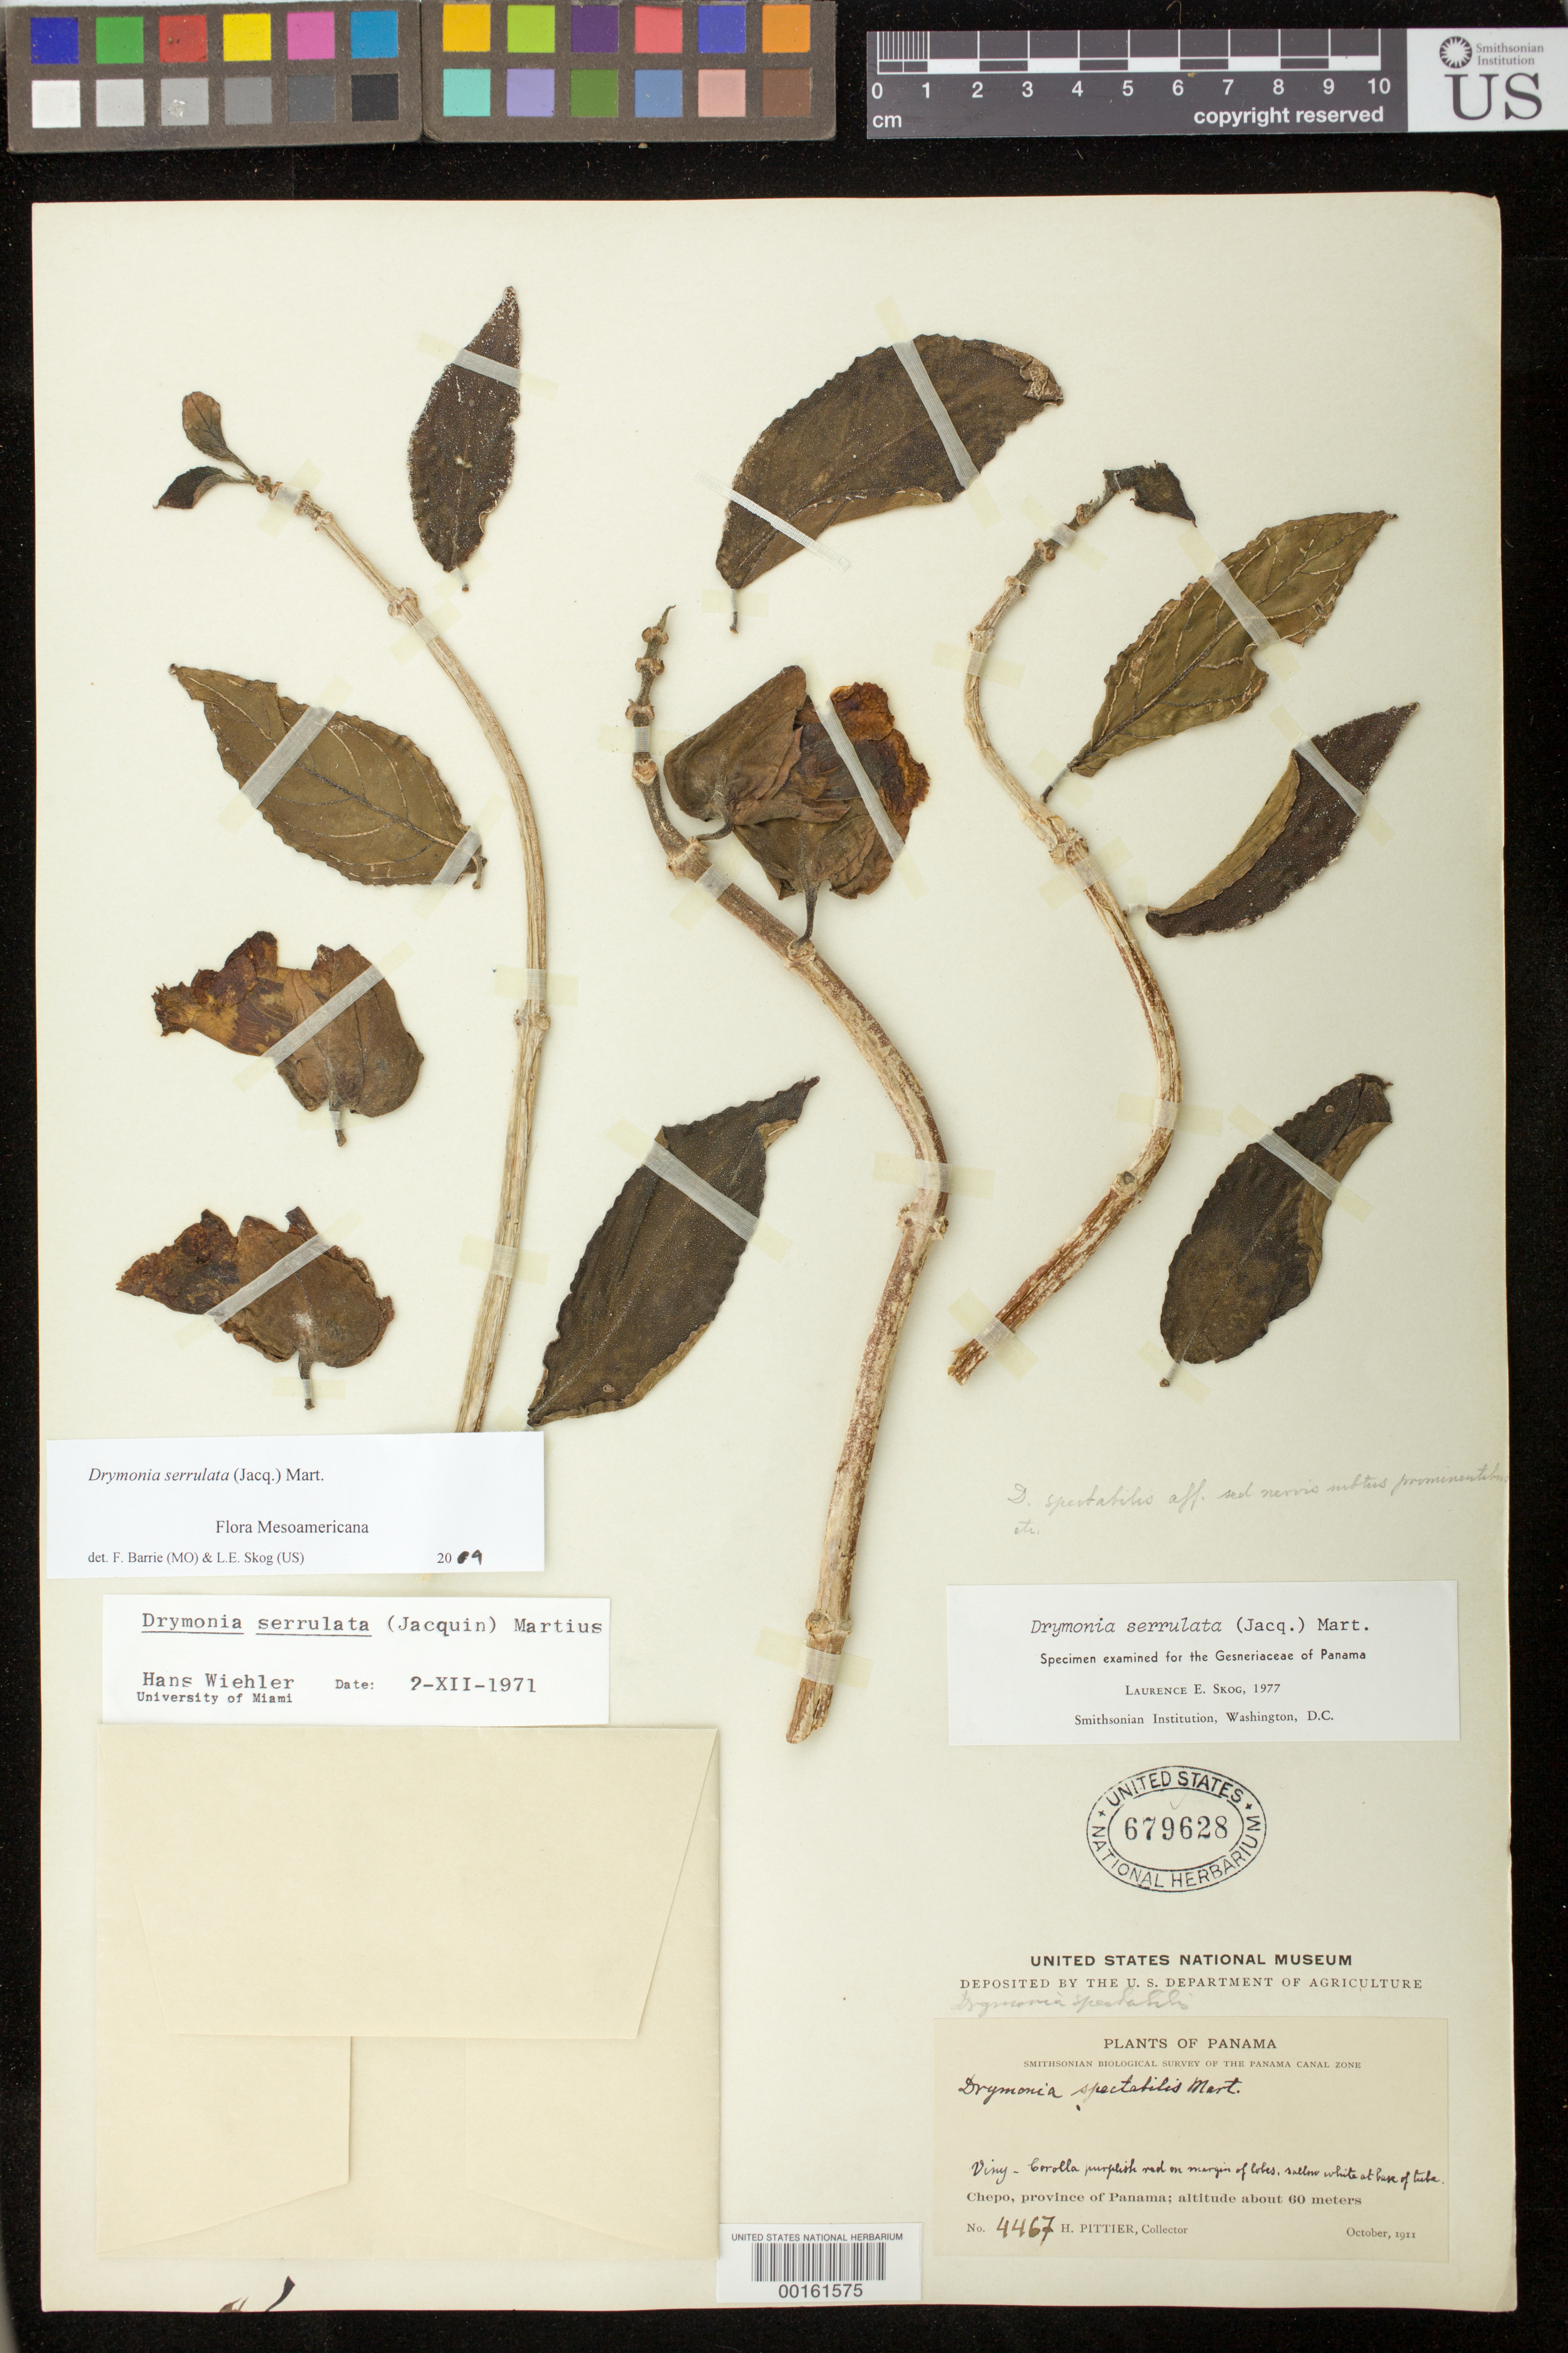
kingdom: Plantae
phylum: Tracheophyta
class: Magnoliopsida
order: Lamiales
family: Gesneriaceae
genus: Drymonia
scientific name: Drymonia serrulata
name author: (Jacq.) Mart.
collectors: H. F. Pittier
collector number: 4467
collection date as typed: Oct 1911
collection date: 1911-10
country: Panama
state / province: Panamá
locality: Chepo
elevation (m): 60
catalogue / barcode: US 679628